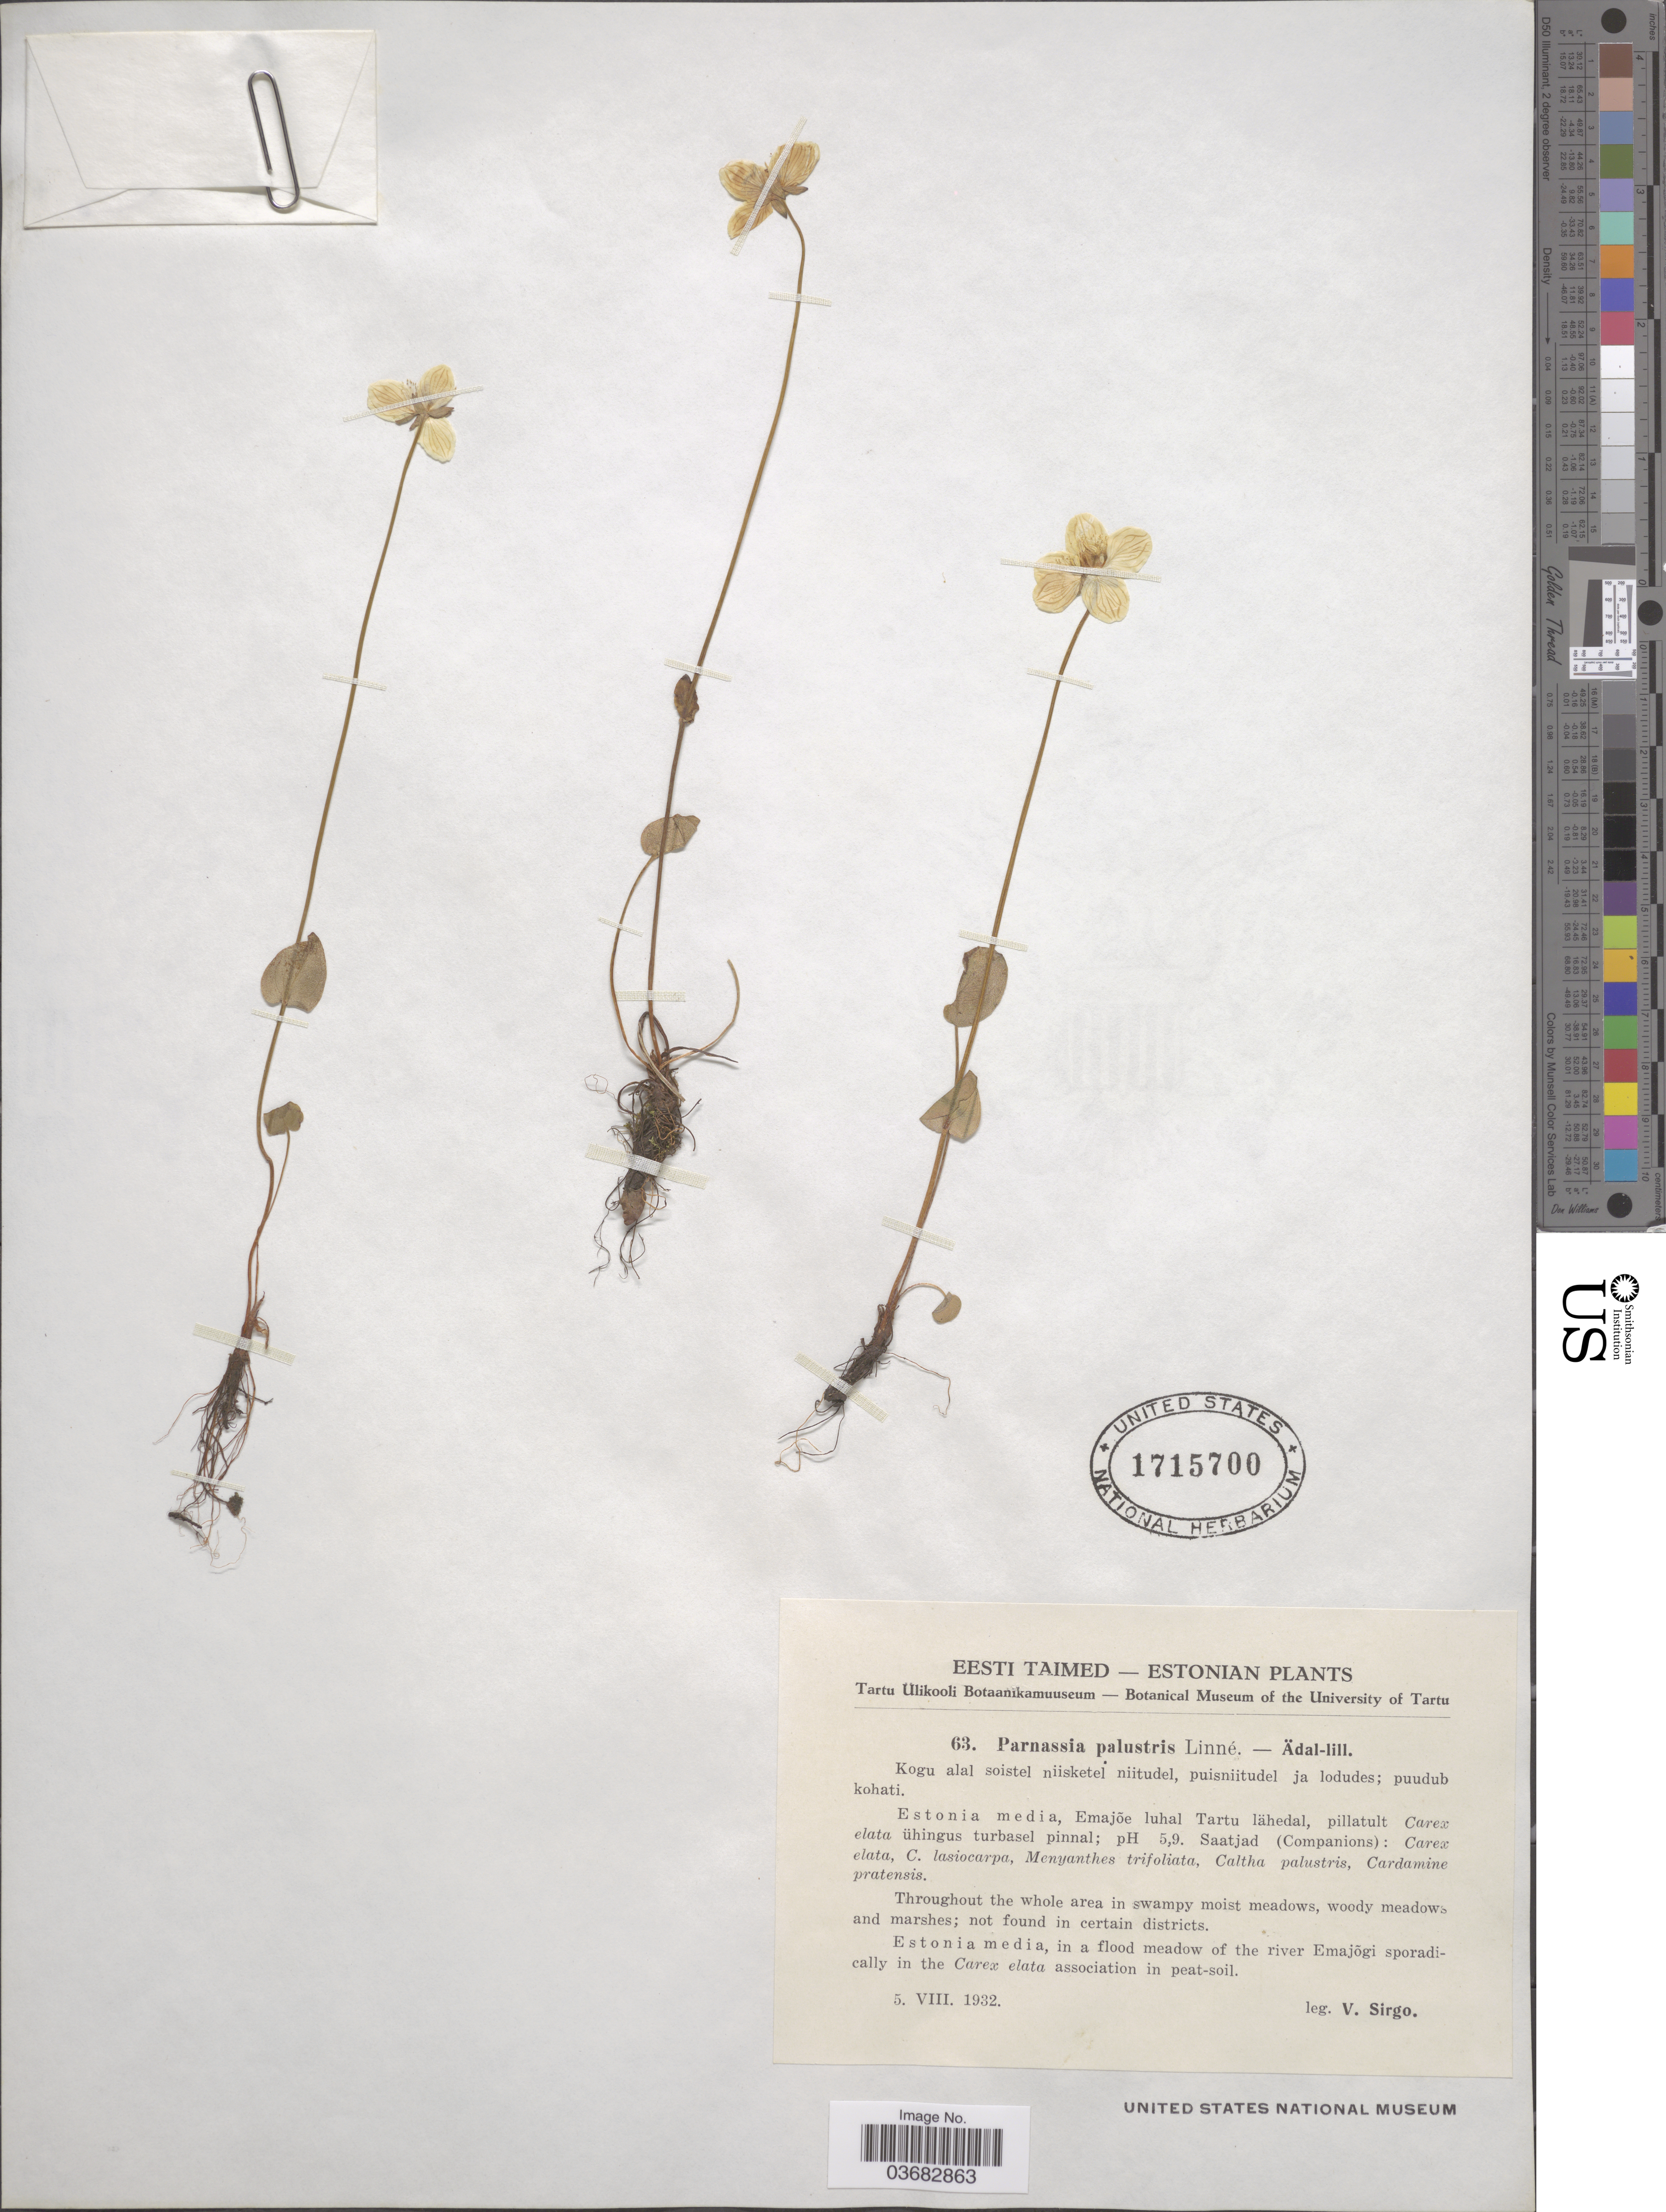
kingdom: Plantae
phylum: Tracheophyta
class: Magnoliopsida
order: Celastrales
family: Parnassiaceae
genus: Parnassia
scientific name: Parnassia palustris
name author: L.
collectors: V. Sirgo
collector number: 63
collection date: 1932-08-05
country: Estonia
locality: Estonia media, in a flood meadow of the river Emajögi sporadically in the Carex elata.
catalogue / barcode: US 1715700